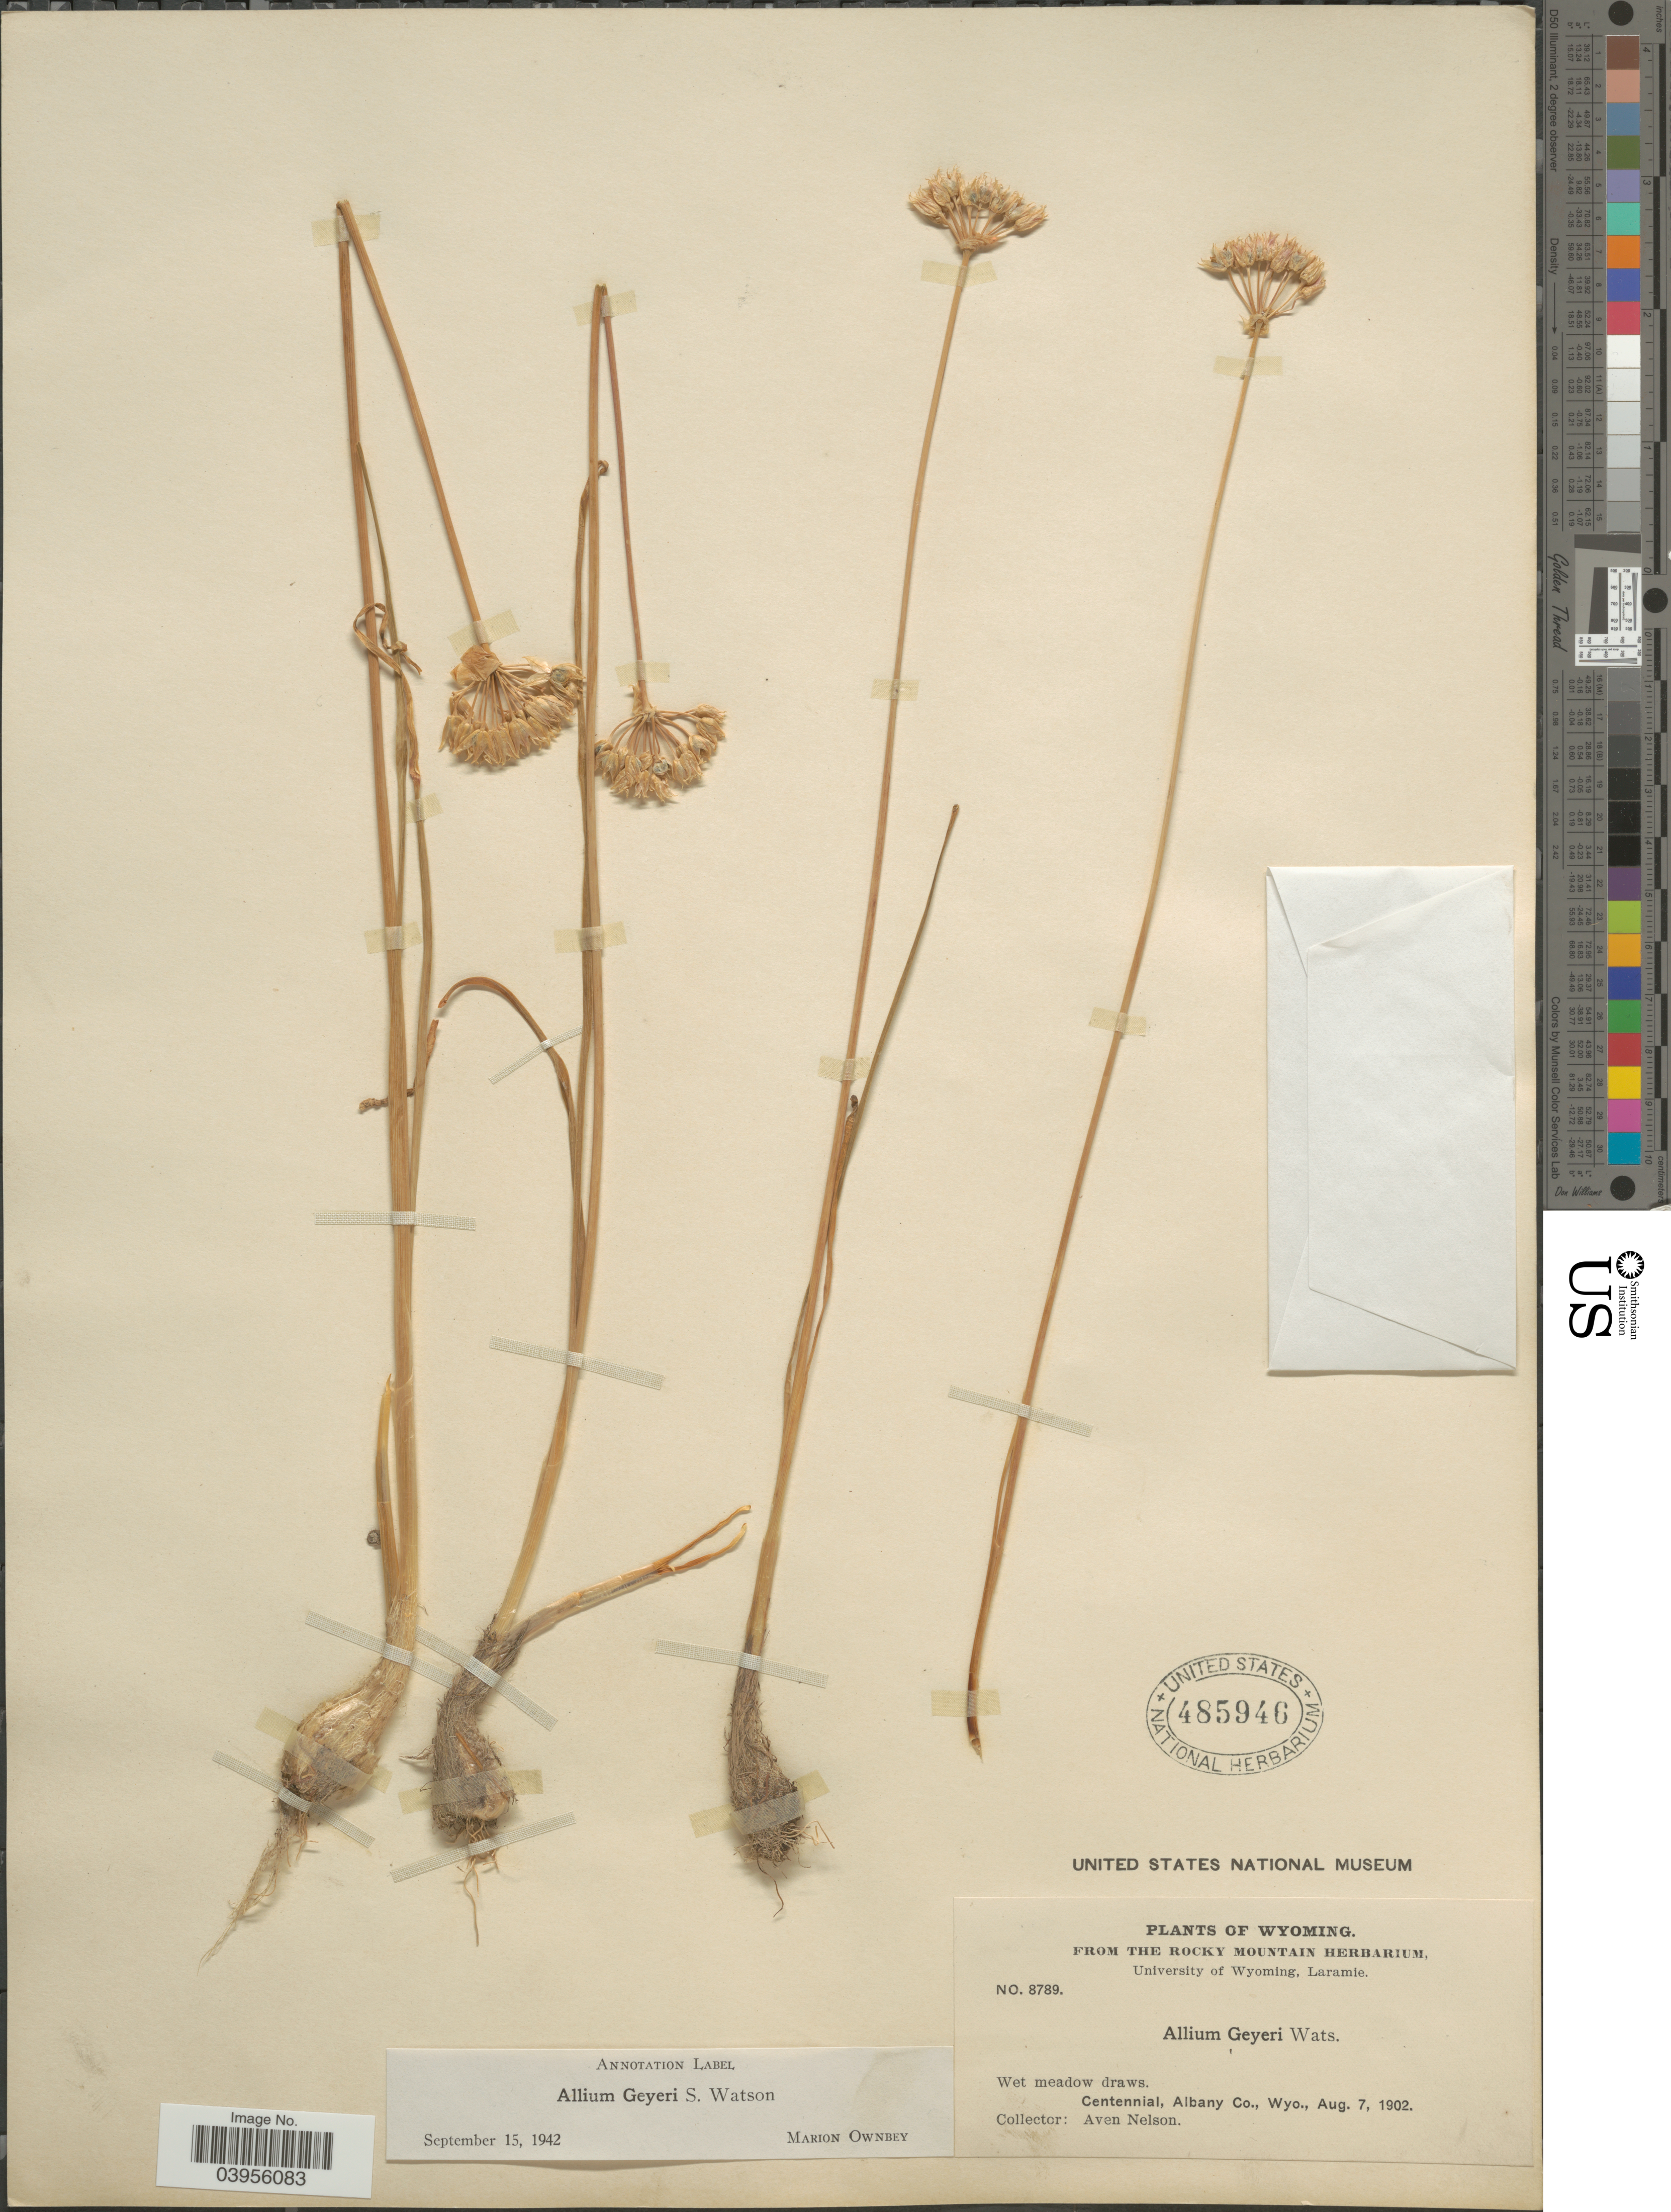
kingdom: Plantae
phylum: Tracheophyta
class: Liliopsida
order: Asparagales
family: Amaryllidaceae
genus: Allium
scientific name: Allium geyeri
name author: S. Watson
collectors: A. Nelson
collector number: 8789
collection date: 1902-08-07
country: United States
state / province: Wyoming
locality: Centennial, Albany Co.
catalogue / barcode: US 485946